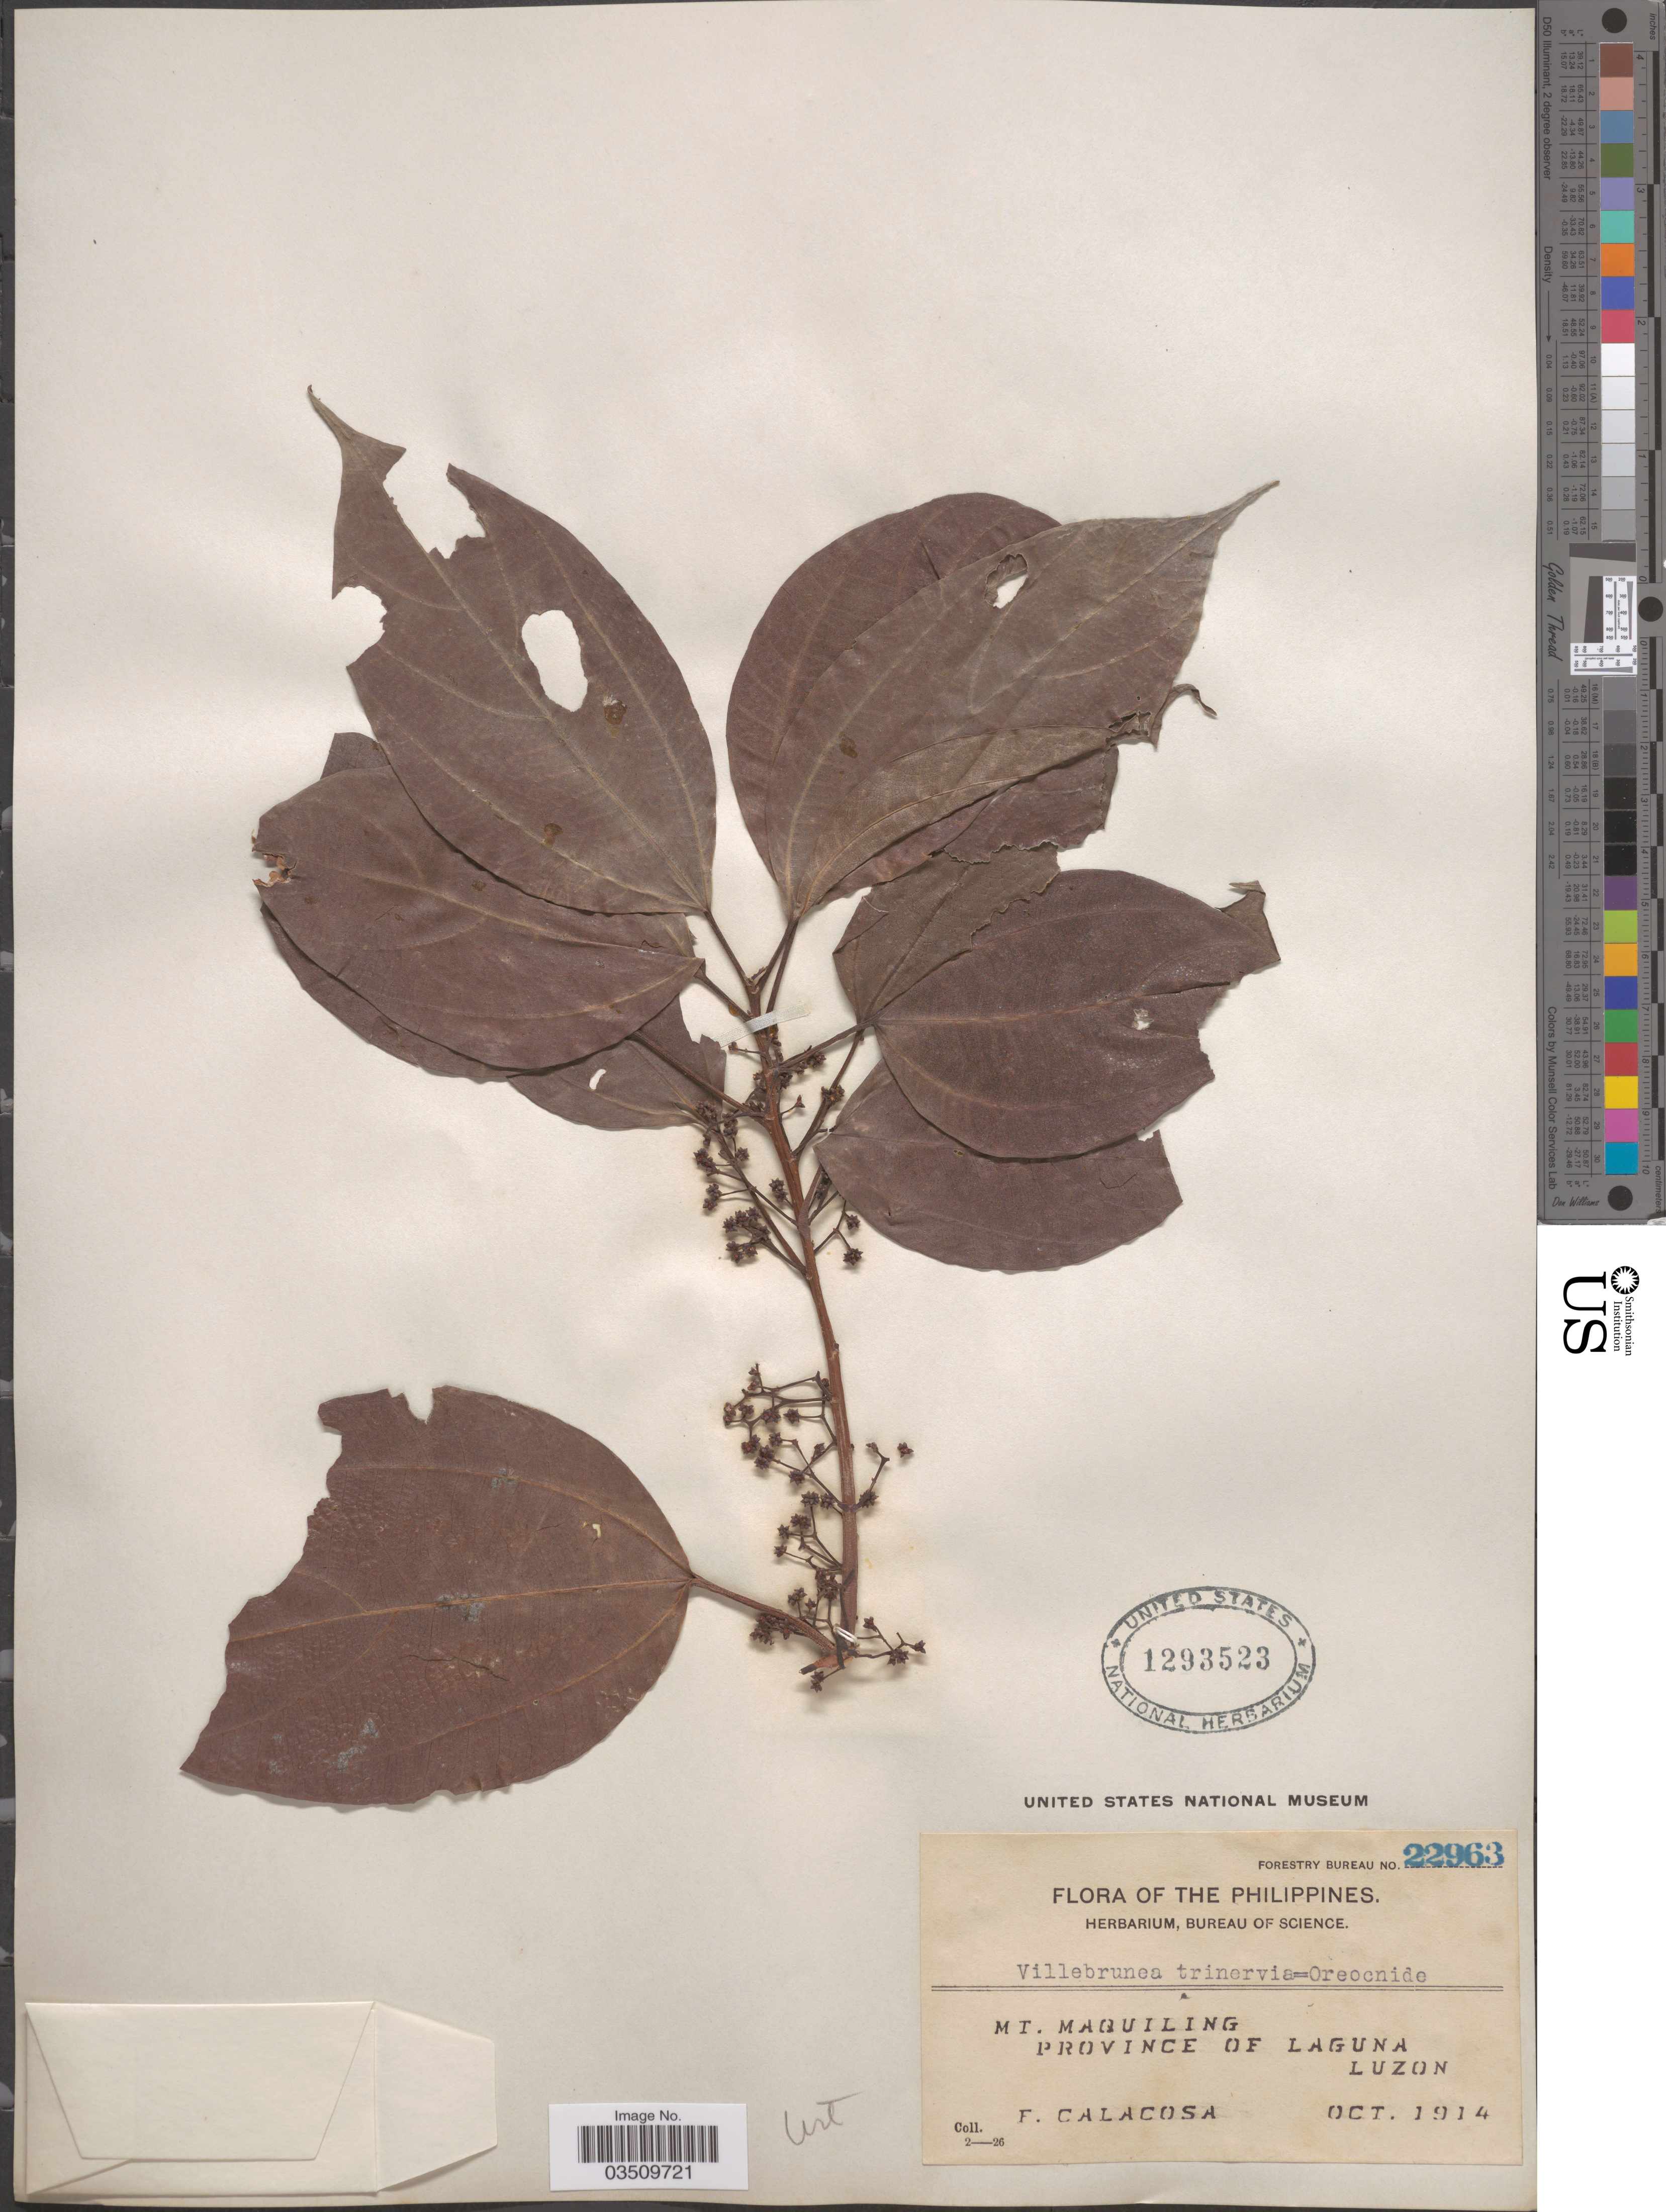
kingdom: Plantae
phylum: Tracheophyta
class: Magnoliopsida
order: Rosales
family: Urticaceae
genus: Oreocnide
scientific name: Oreocnide trinervis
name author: (Wedd.) Miq.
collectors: F. Calacosa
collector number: Forestry Bureau 22963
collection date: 1914-10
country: Philippines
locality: Mt. Maquiling. Province of Laguna. Luzon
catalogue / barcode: US 1293523